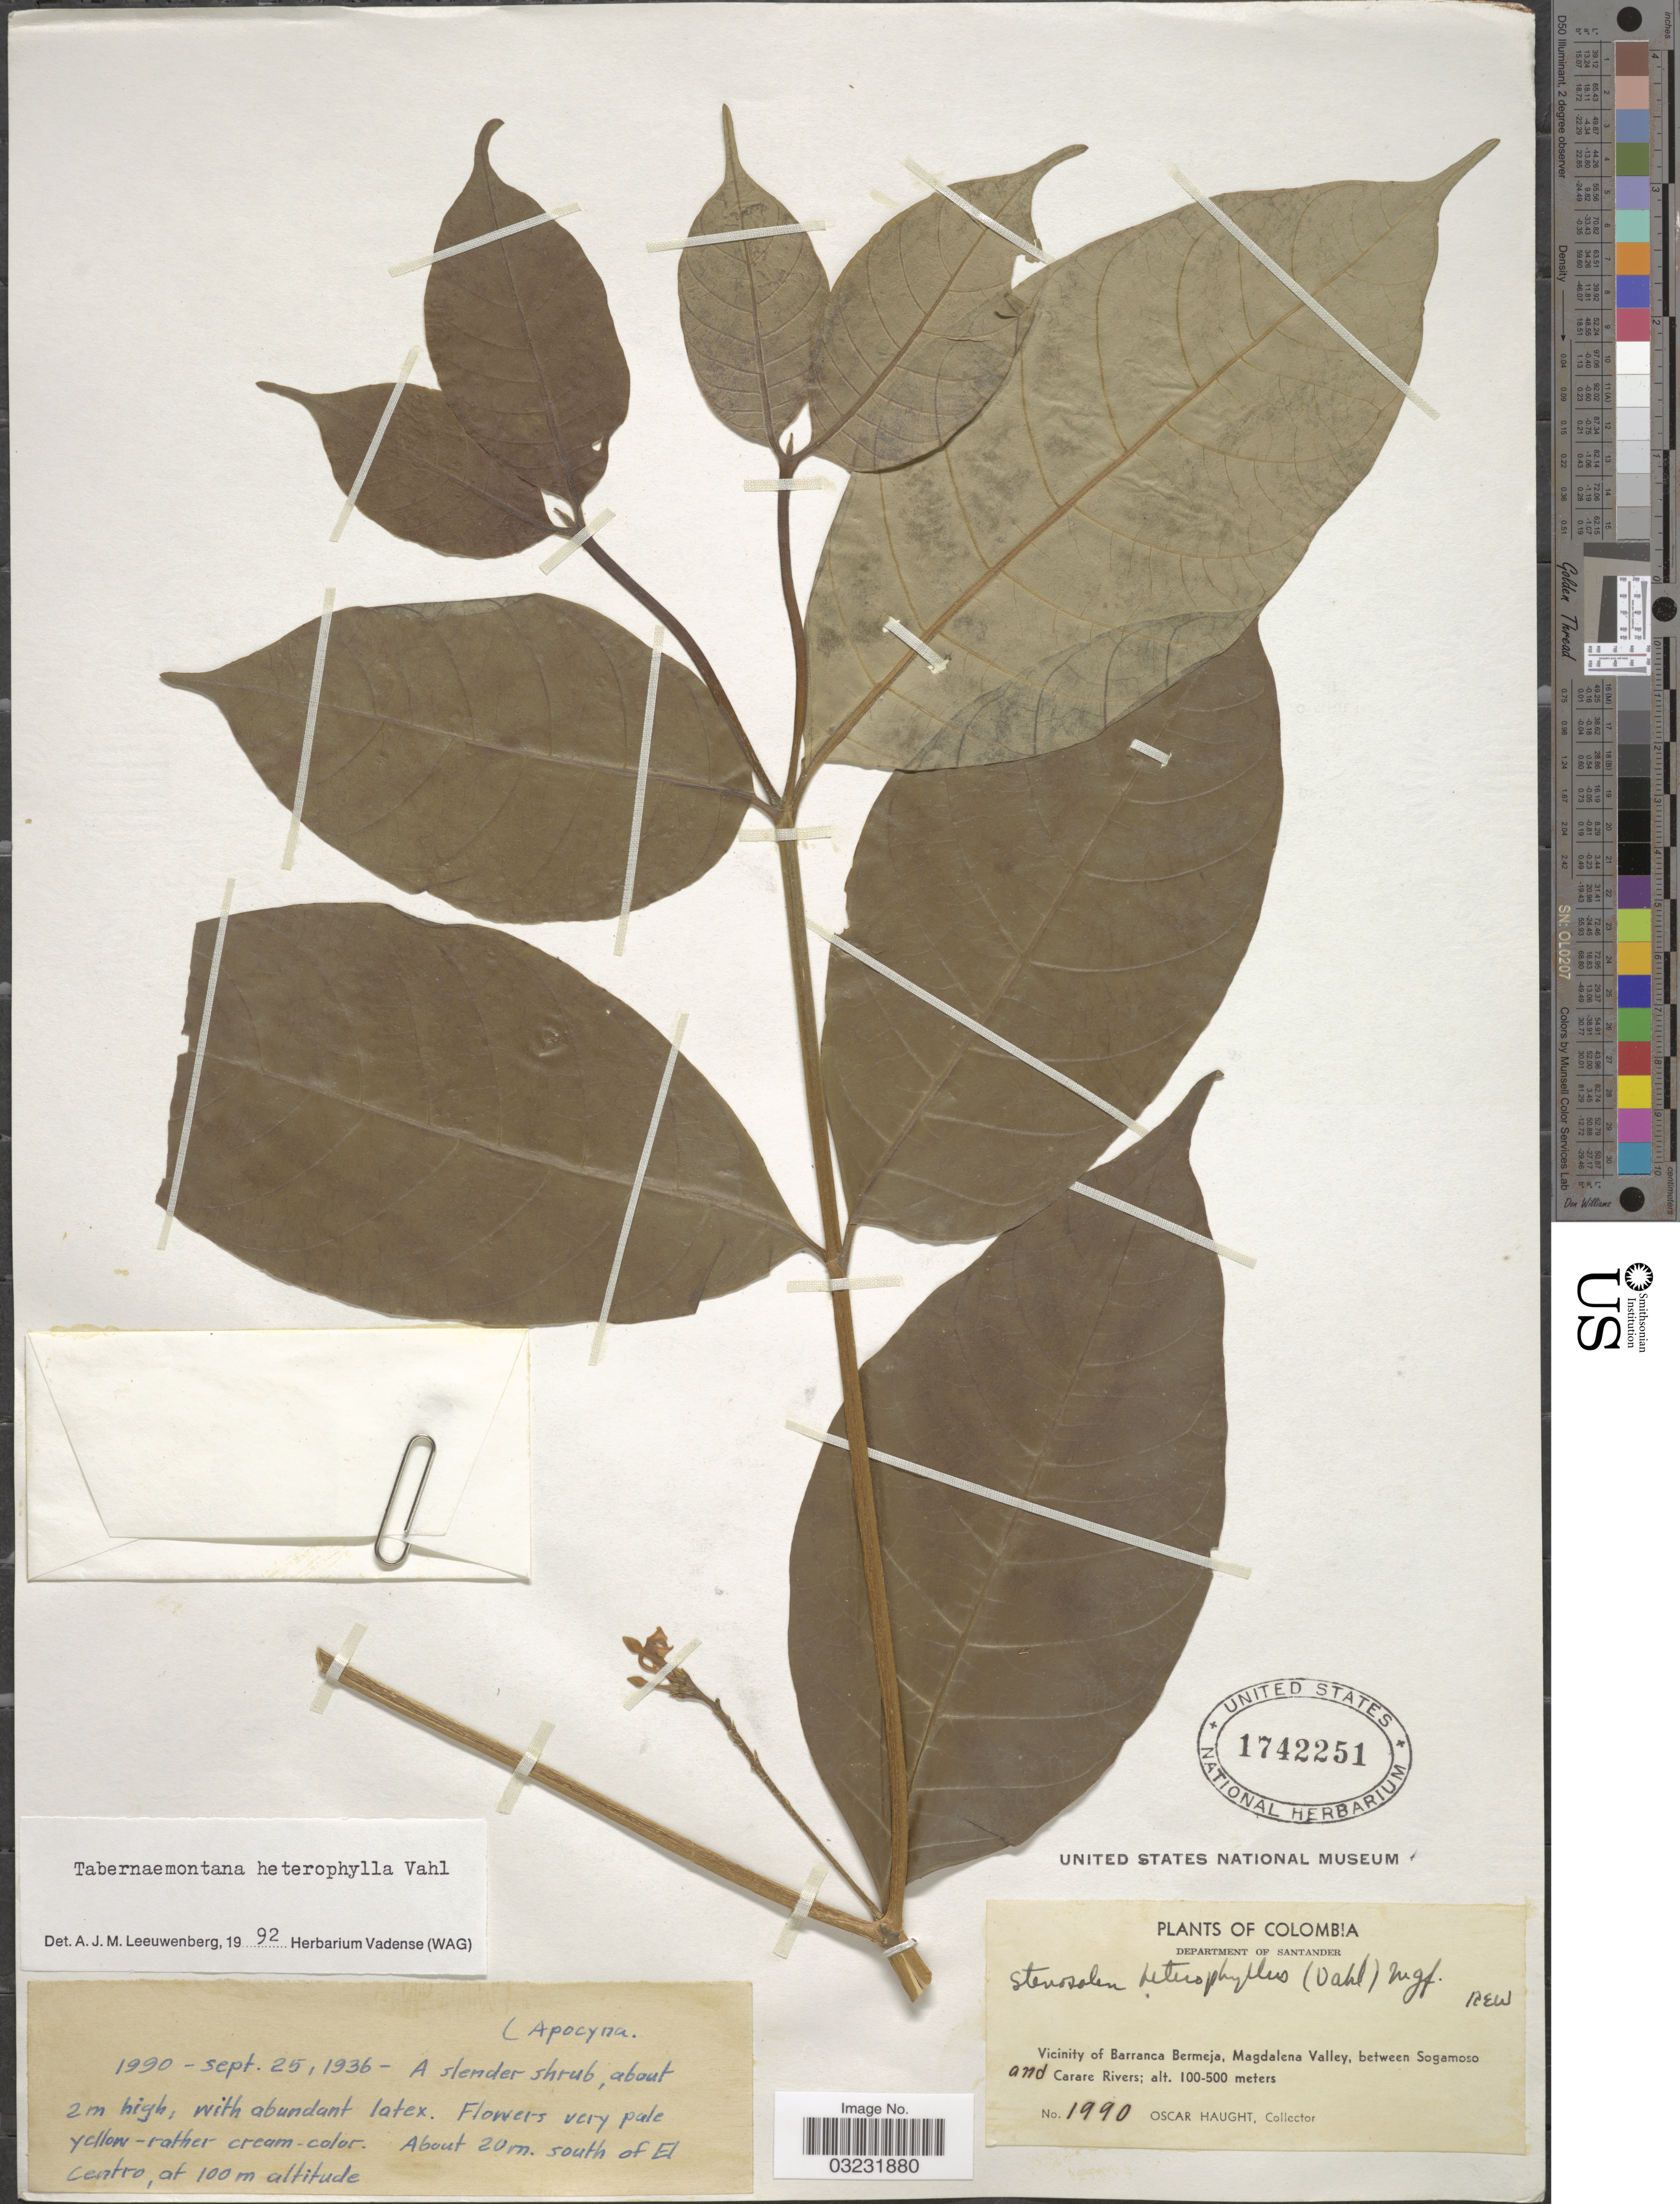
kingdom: Plantae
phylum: Tracheophyta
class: Magnoliopsida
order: Gentianales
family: Apocynaceae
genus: Tabernaemontana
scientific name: Tabernaemontana heterophylla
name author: Vahl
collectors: O. L. Haught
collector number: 1990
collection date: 1936-09-25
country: Colombia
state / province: Santander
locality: Department of Santander. Vicinity of Barranca Bermeja, Magdalena Valley, between Sogamoso and Carare Rivers. About 20 m. south of El Centro.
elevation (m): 100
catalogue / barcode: US 1742251